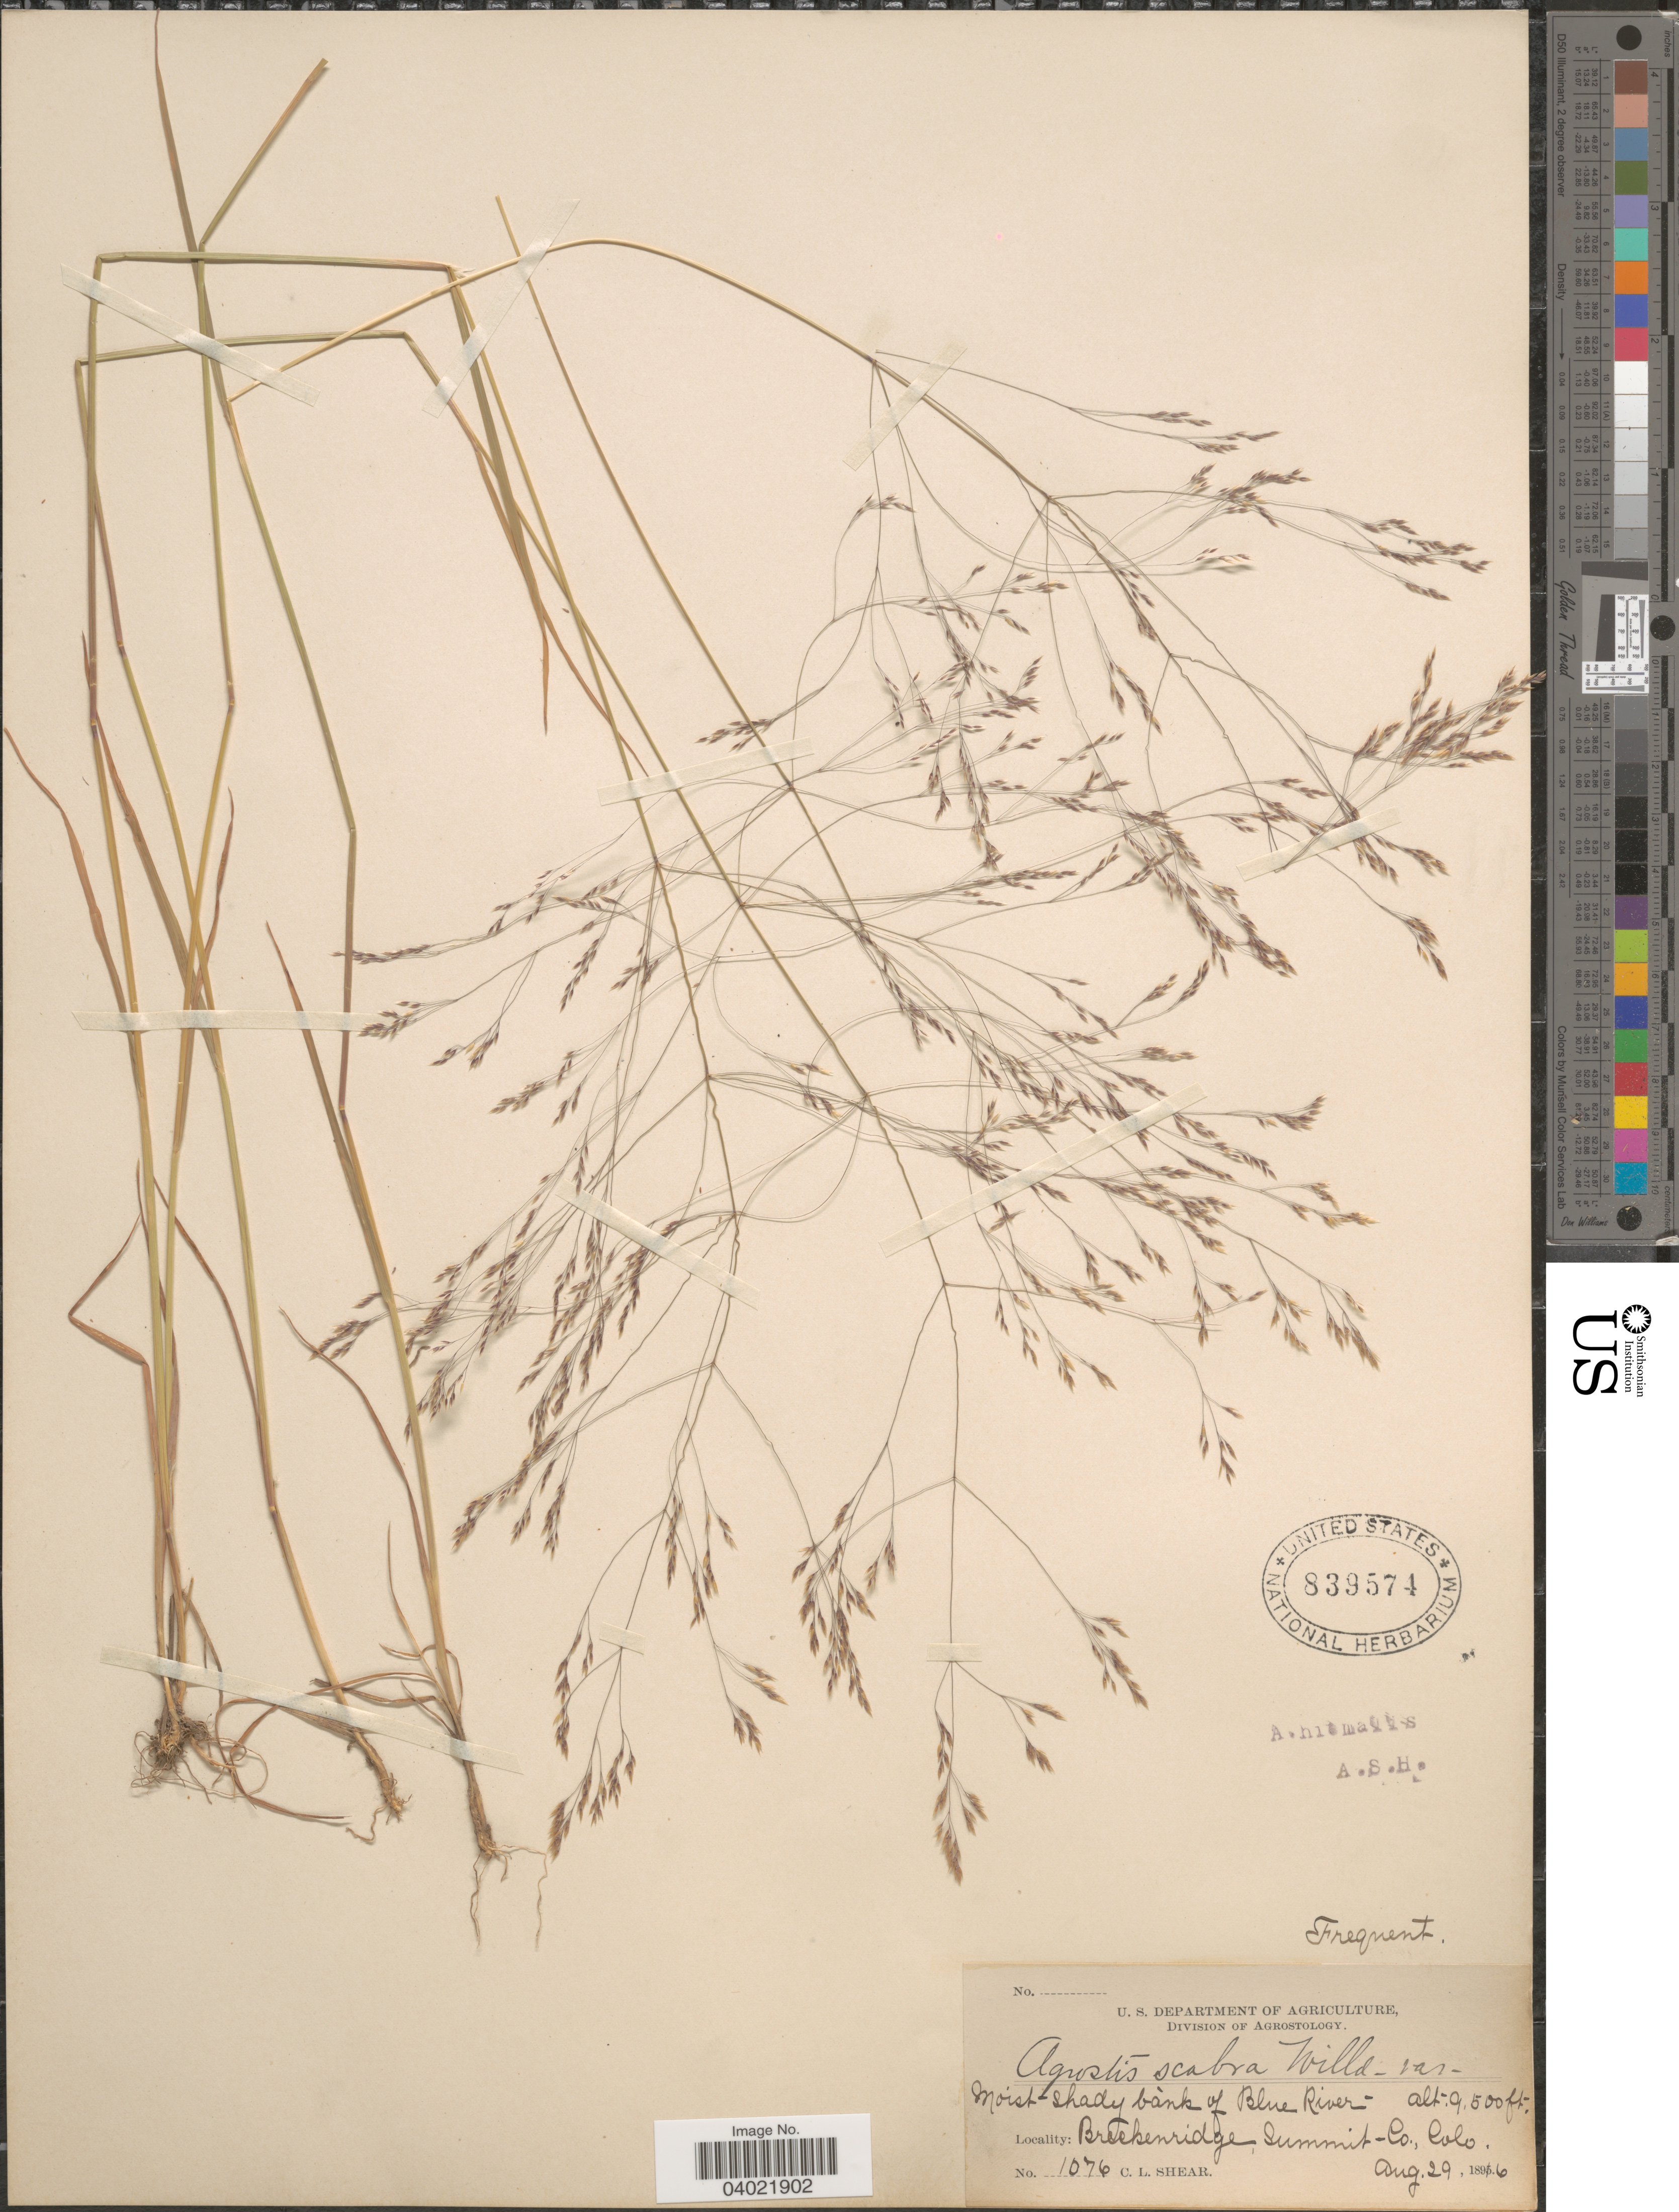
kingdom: Plantae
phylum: Tracheophyta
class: Liliopsida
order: Poales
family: Poaceae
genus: Agrostis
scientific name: Agrostis scabra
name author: Willd.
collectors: C. L. Shear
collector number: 1076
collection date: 1896-08-29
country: United States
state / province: Colorado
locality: Bank of Blue River. Breckenridge, Summit Co.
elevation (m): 2896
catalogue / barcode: US 839574